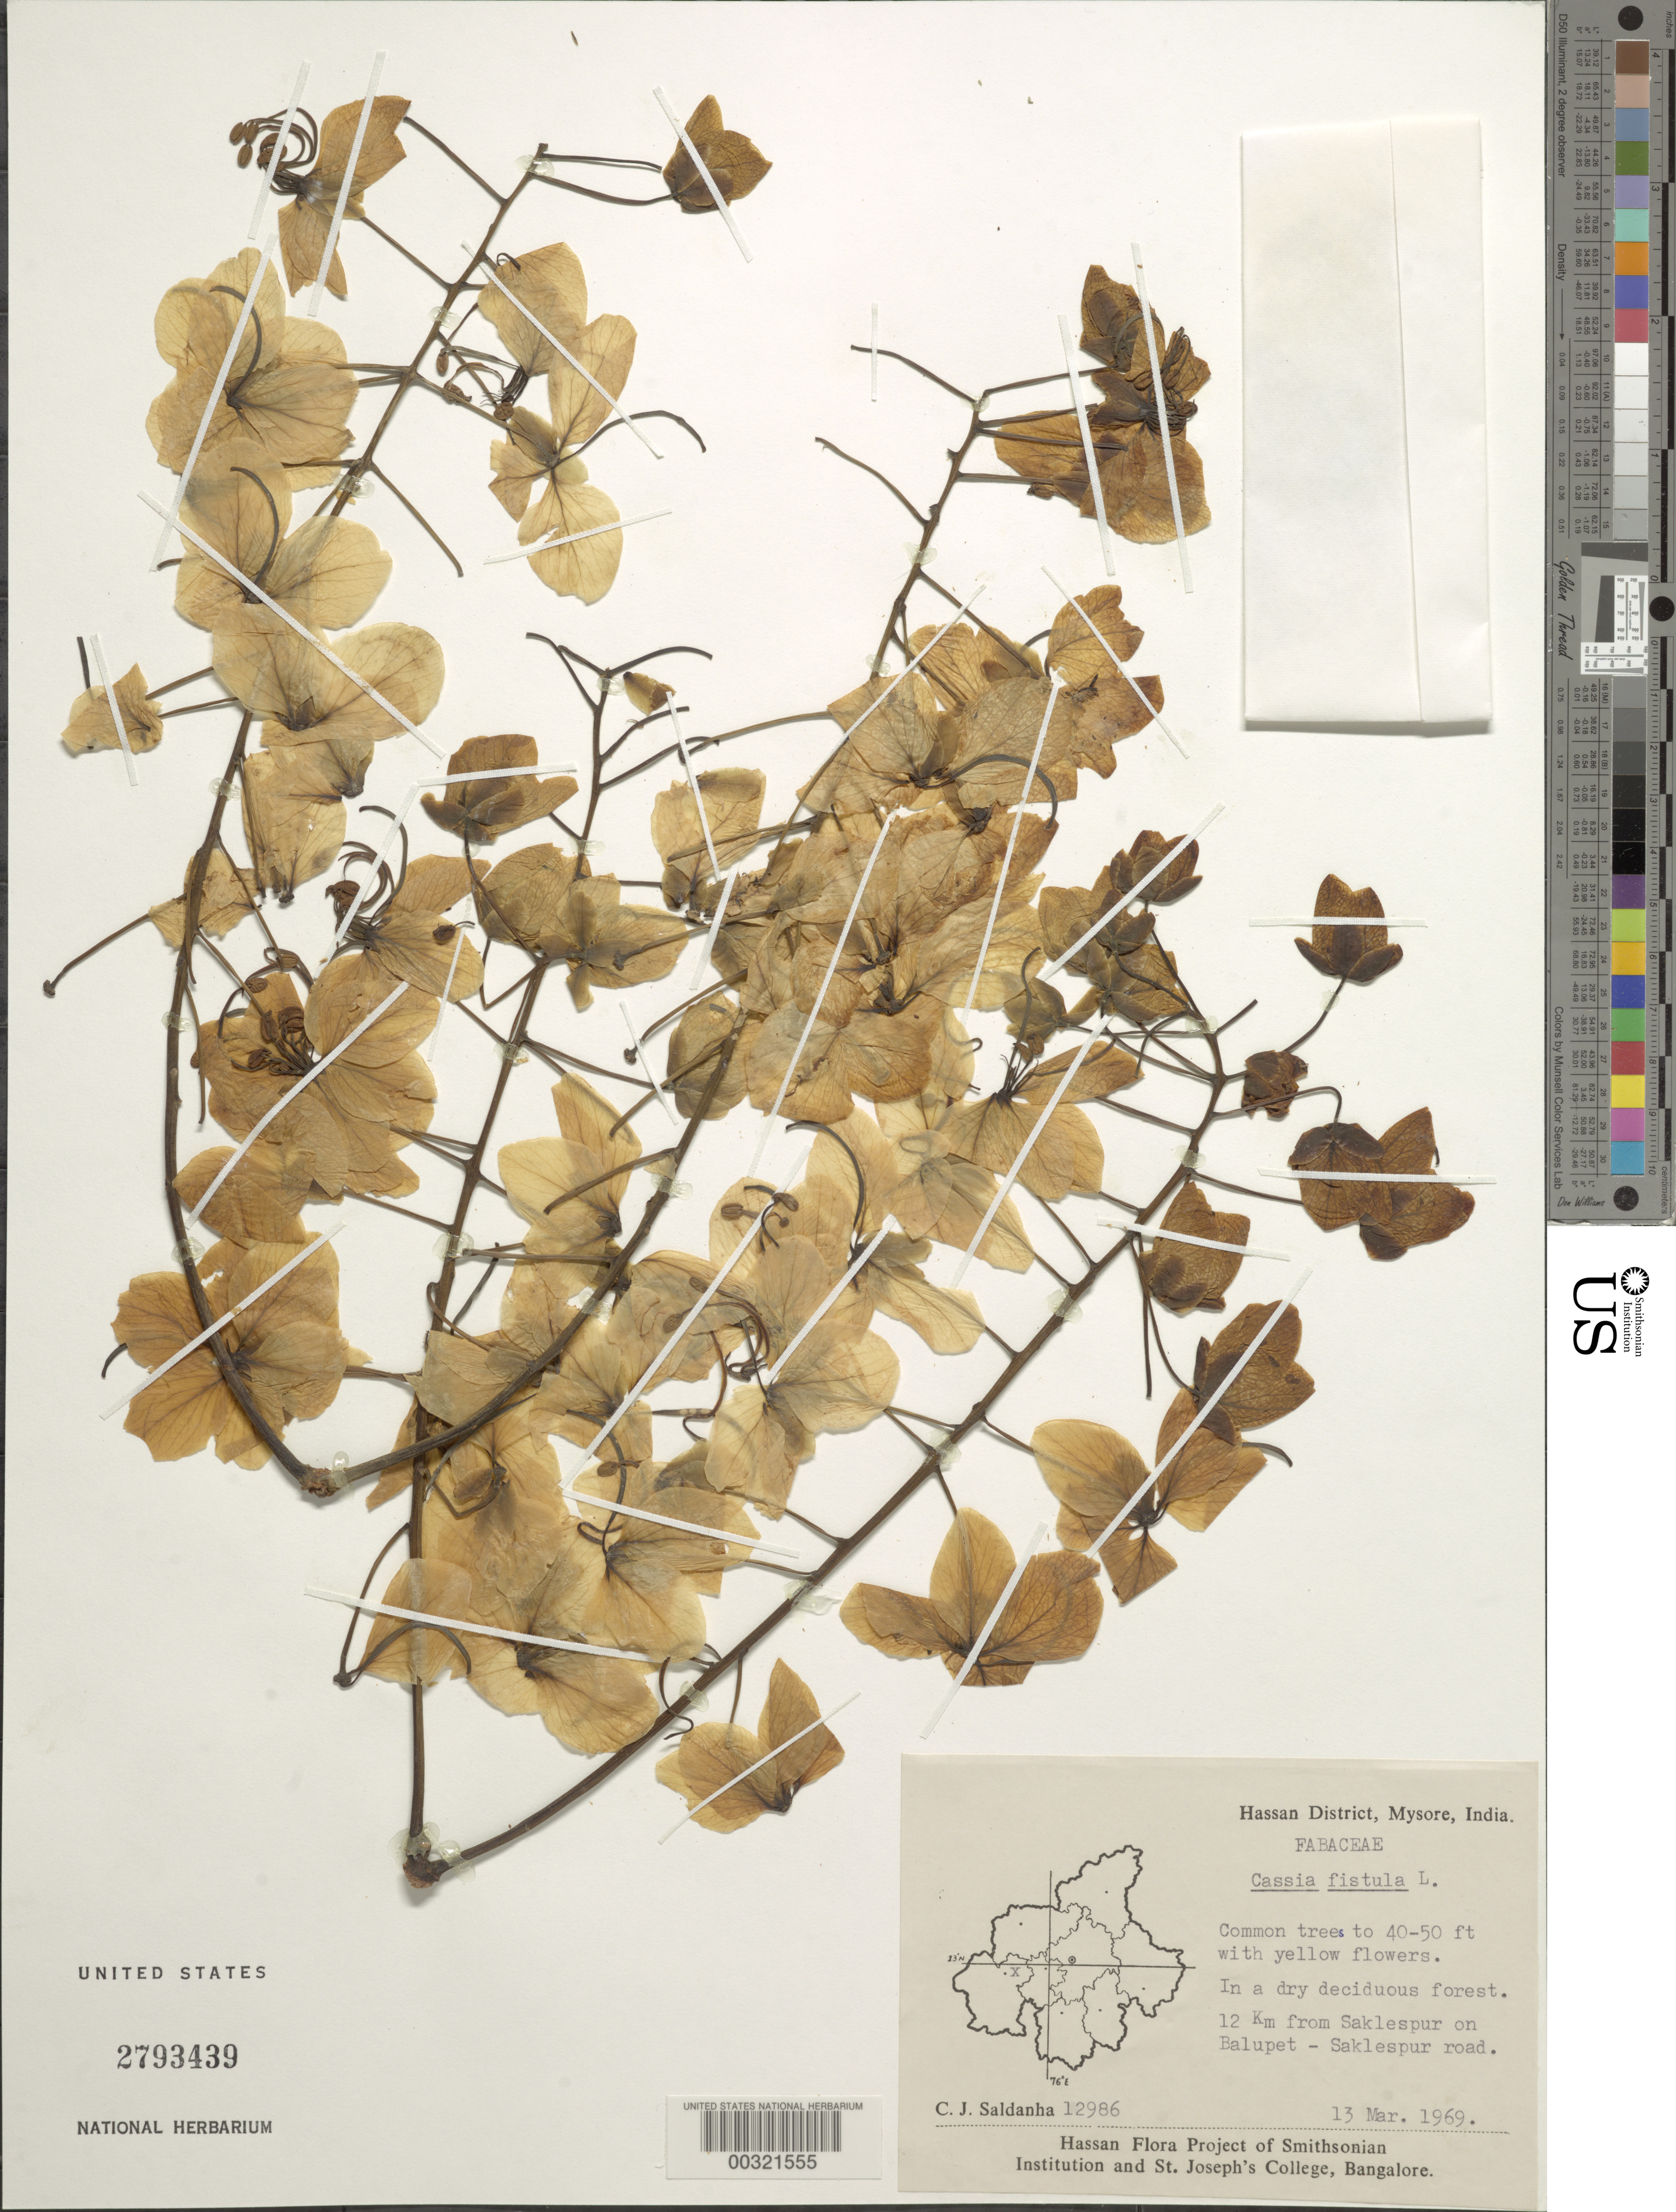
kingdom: Plantae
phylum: Tracheophyta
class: Magnoliopsida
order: Fabales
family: Fabaceae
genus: Cassia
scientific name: Cassia fistula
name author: L.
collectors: C. J. Saldanha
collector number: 12986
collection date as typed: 13 Mar 1969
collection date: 1969-03-13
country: India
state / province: Karnataka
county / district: Hassan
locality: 12 km from saklespur on balupet-saklespur road, mysore state [mysore state = karnataka.]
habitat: Dry deciduous forest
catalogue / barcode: US 2793439